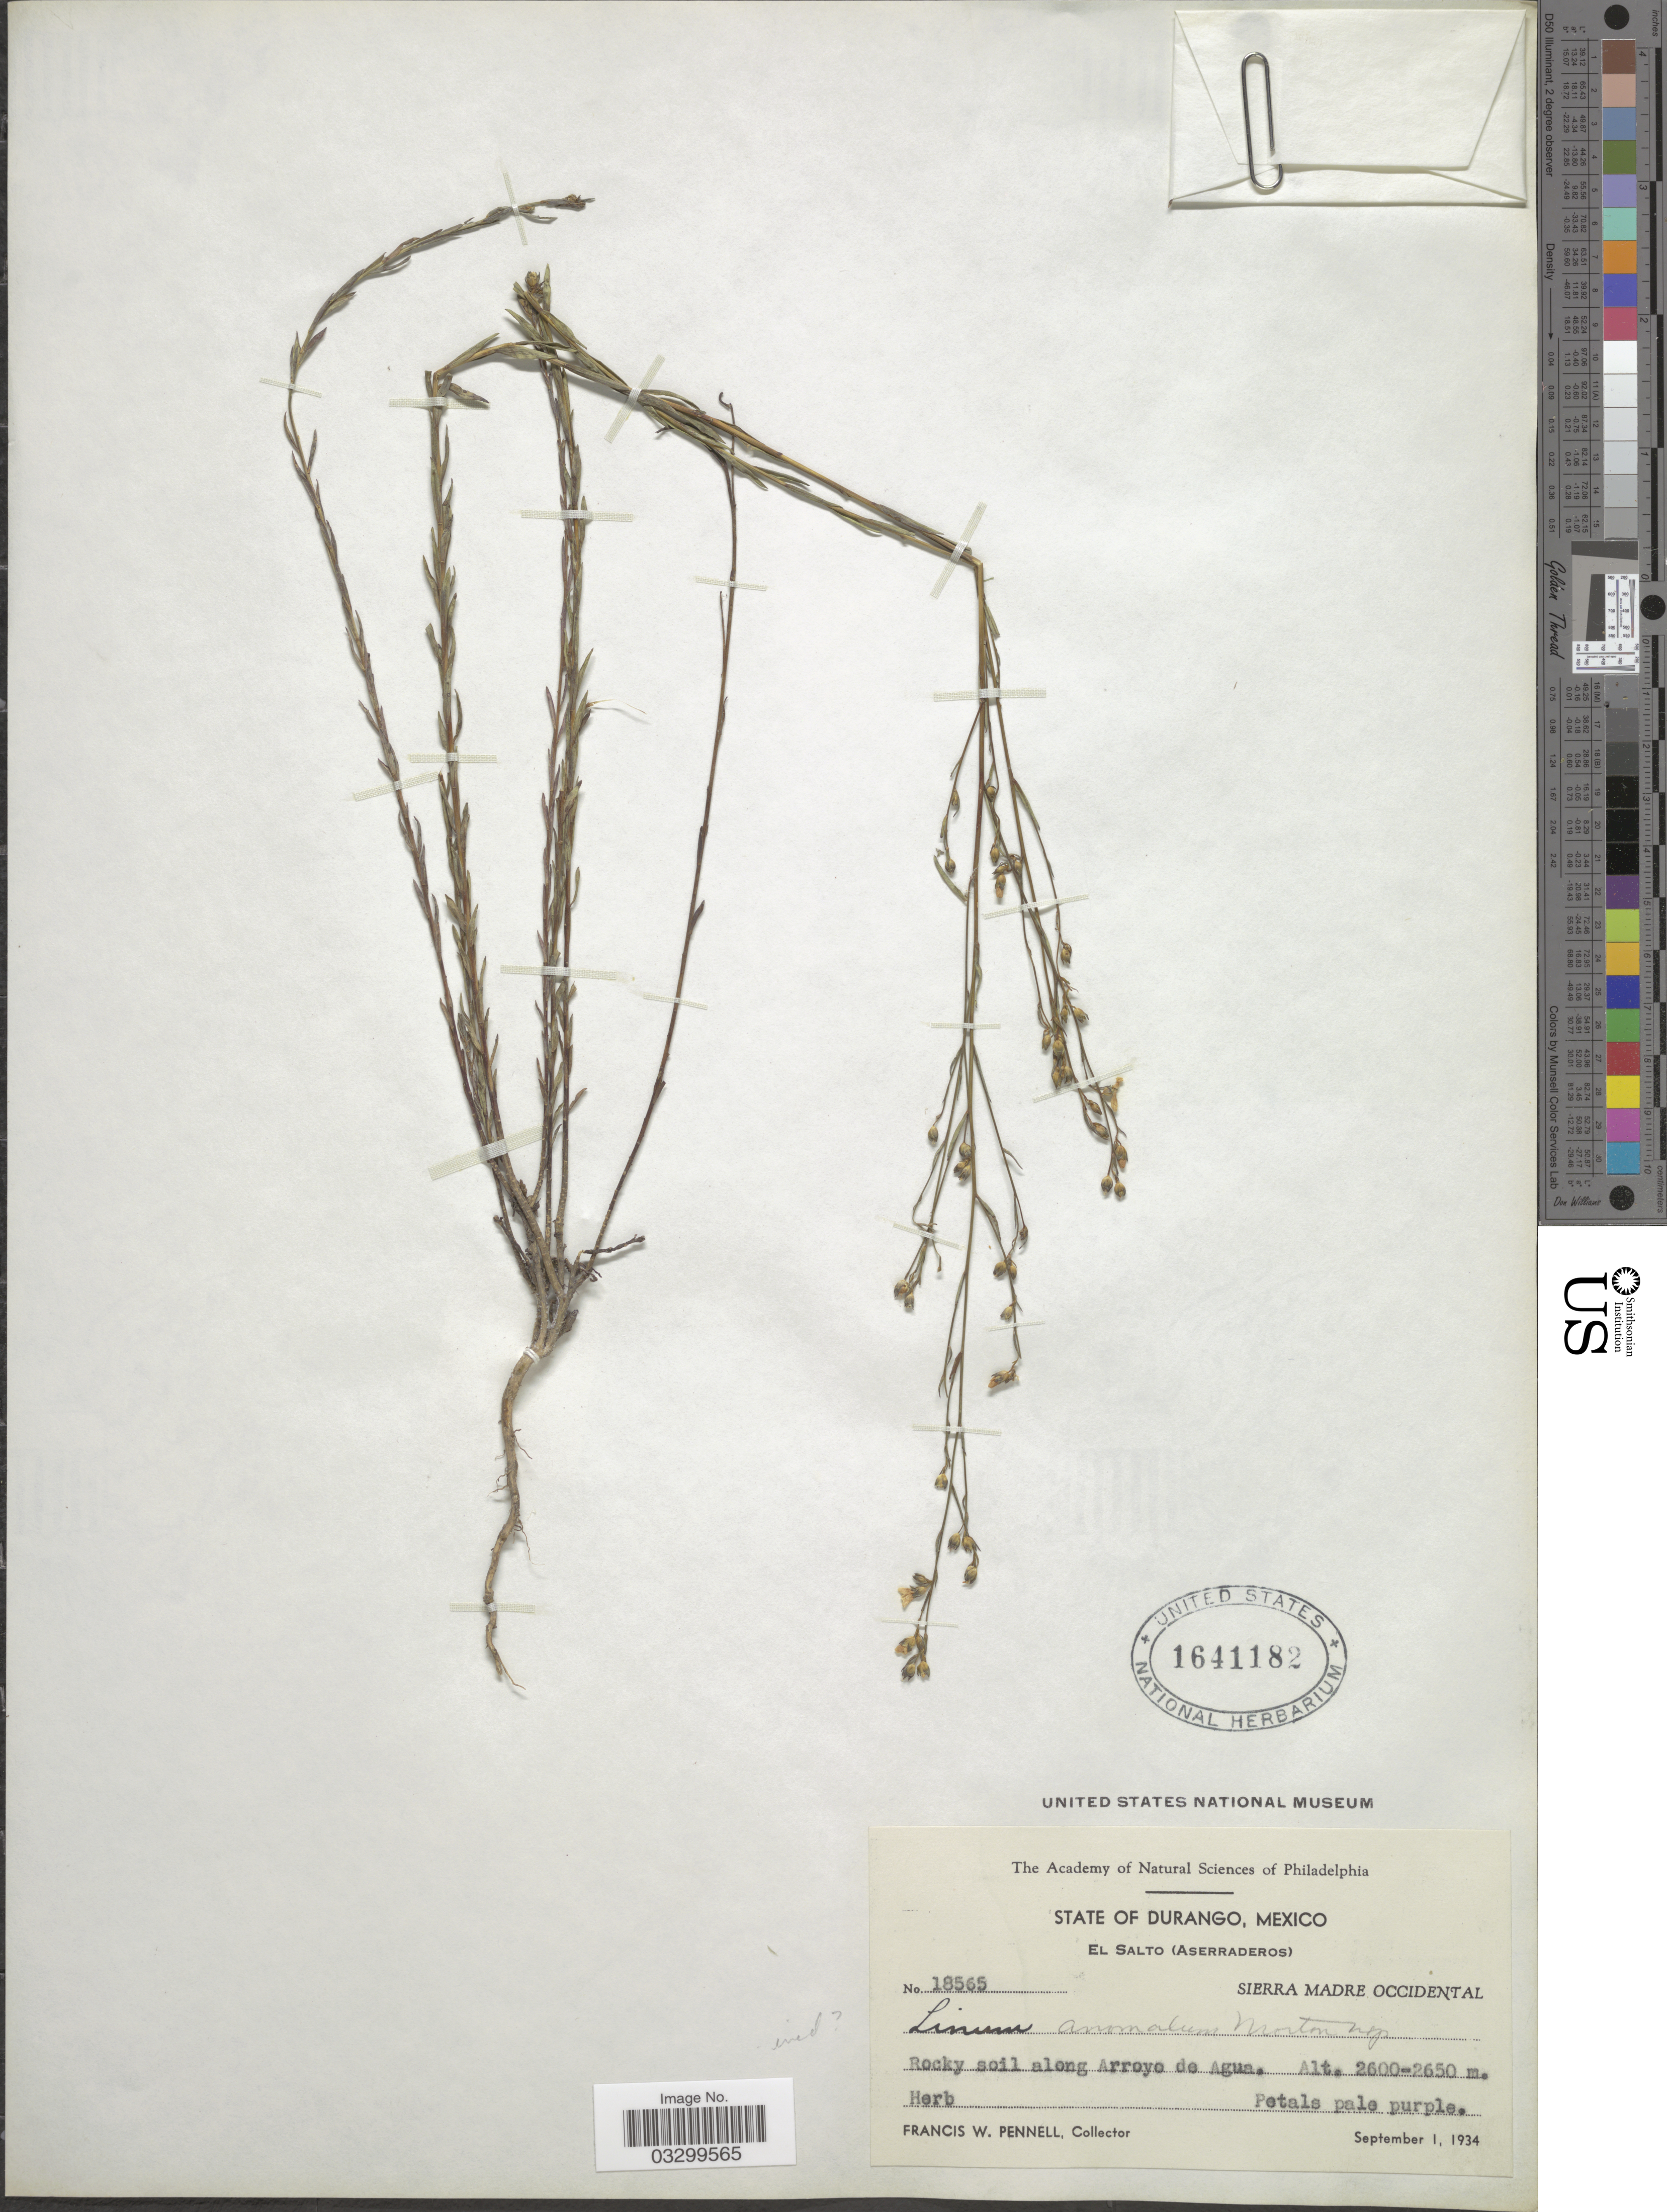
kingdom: Plantae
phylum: Tracheophyta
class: Magnoliopsida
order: Malpighiales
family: Linaceae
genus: Linum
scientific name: Linum anomalum Morton, sp. nov. ined.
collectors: F. W. Pennell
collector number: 18565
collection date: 1934-09-01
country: Mexico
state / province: Durango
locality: El Salto (Aserraderos) Sierra Madre Occidental. Rocky soil along Arroyo de Agua.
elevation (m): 2600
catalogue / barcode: US 1641182